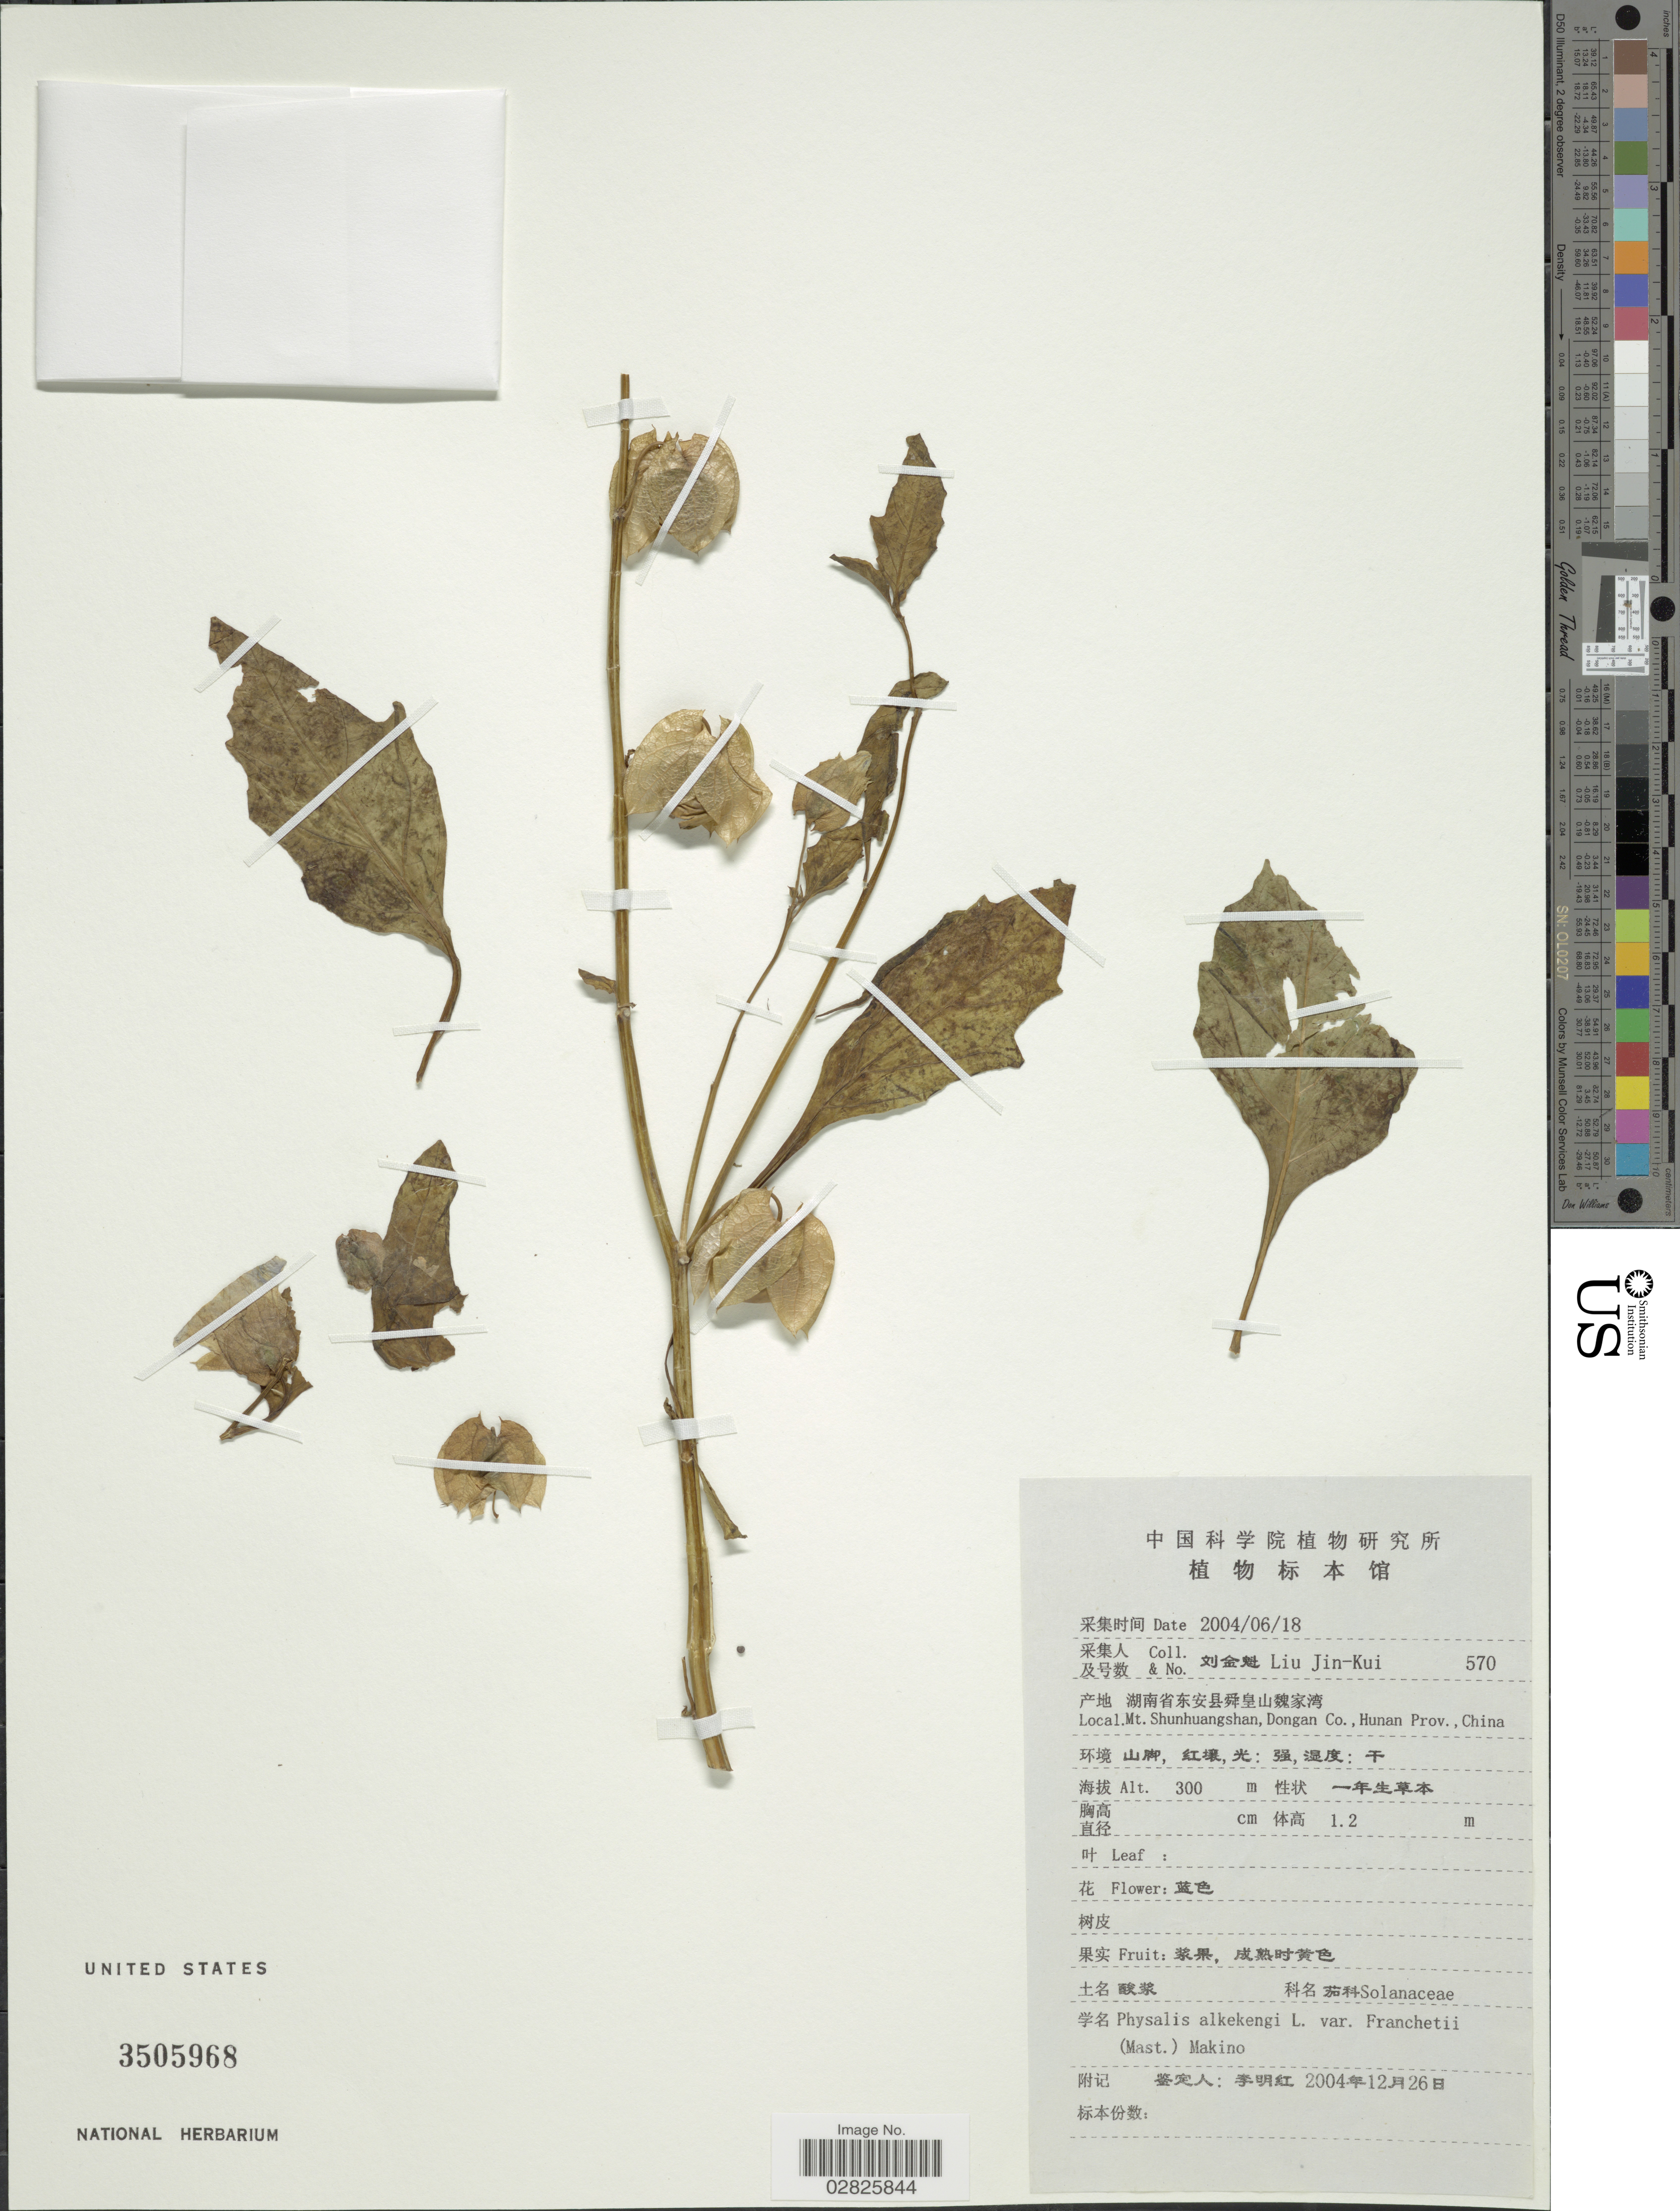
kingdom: Plantae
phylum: Tracheophyta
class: Magnoliopsida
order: Solanales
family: Solanaceae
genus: Physalis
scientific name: Physalis alkekengi var. franchetii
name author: (Mast.) Makino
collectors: Liu Jin-Kui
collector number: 570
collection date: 2004-06-18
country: China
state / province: Hunan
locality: Mt. Shunhuangshan, Dongan Co.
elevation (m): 300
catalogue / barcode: US 3505968